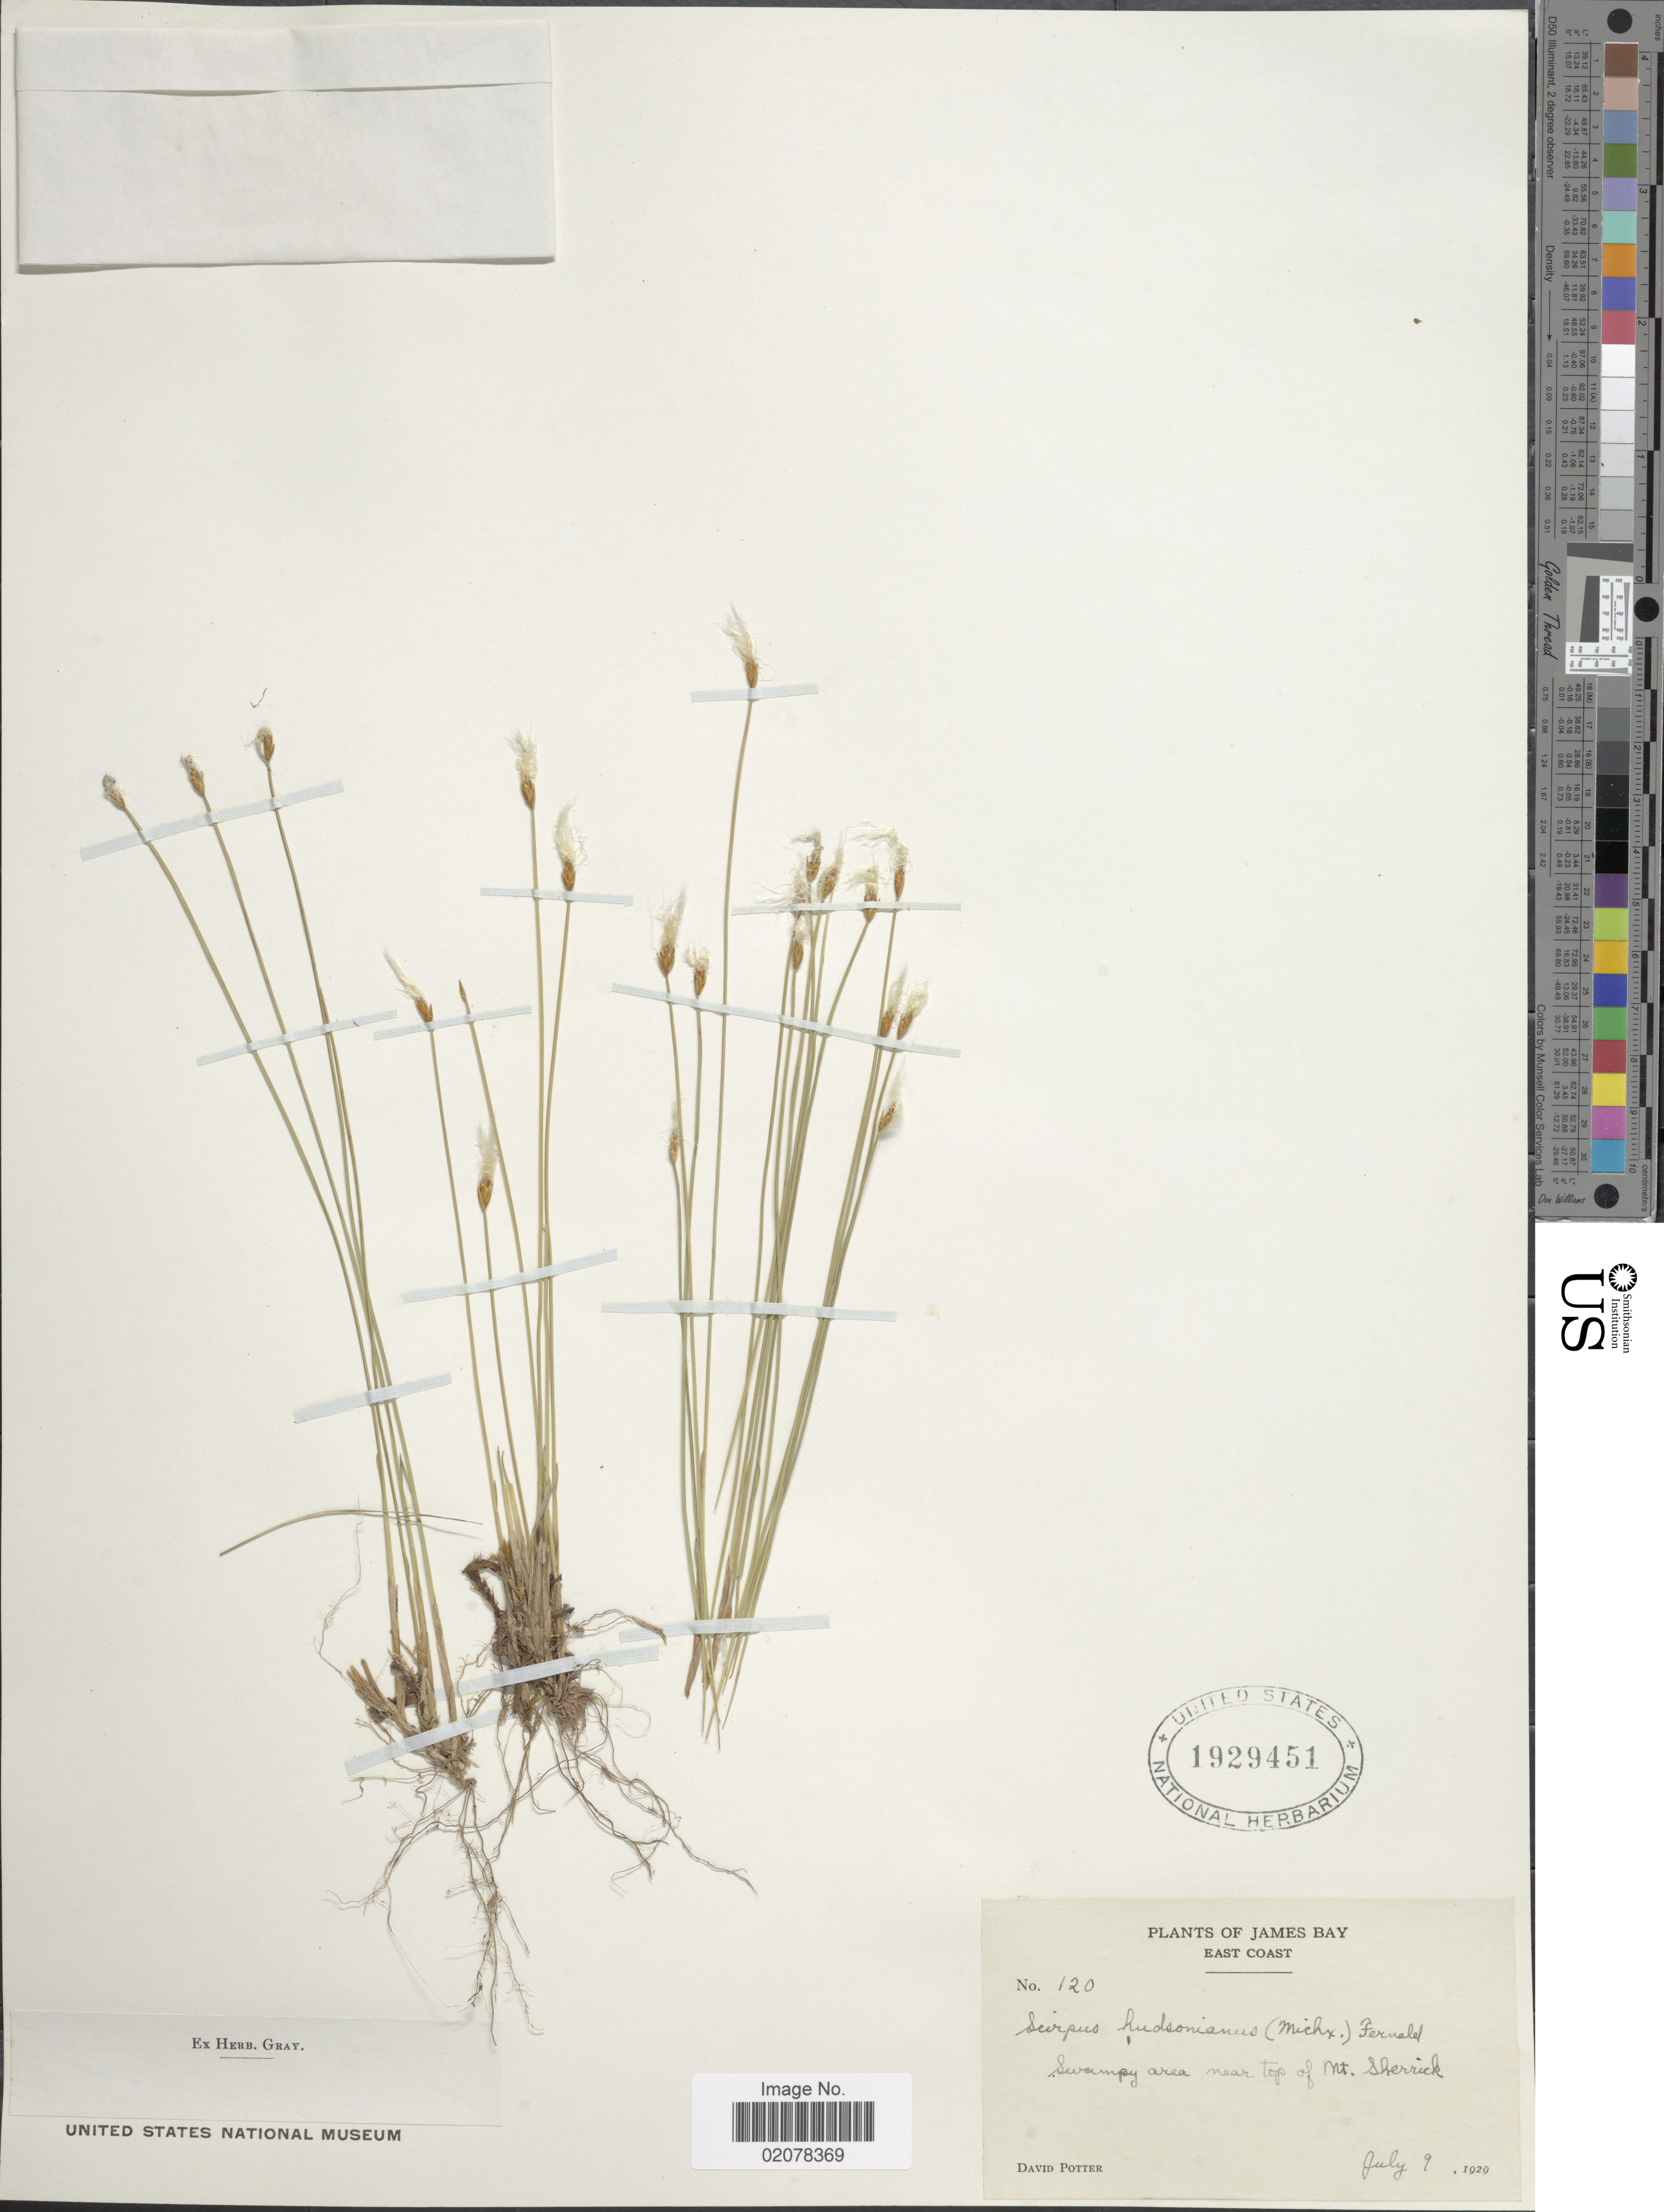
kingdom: Plantae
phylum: Tracheophyta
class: Liliopsida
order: Poales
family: Cyperaceae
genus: Trichophorum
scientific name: Trichophorum alpinum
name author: (L.) Pers.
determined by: Strong, M. T., (US), Smithsonian Institution - National Museum of Natural History (UNITED STATES)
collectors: D. Potter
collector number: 120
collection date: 1929-07-09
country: Canada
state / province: British Columbia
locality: James Bay, East Coast, swampy area near top of Mt. Sherrick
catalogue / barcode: US 1929451